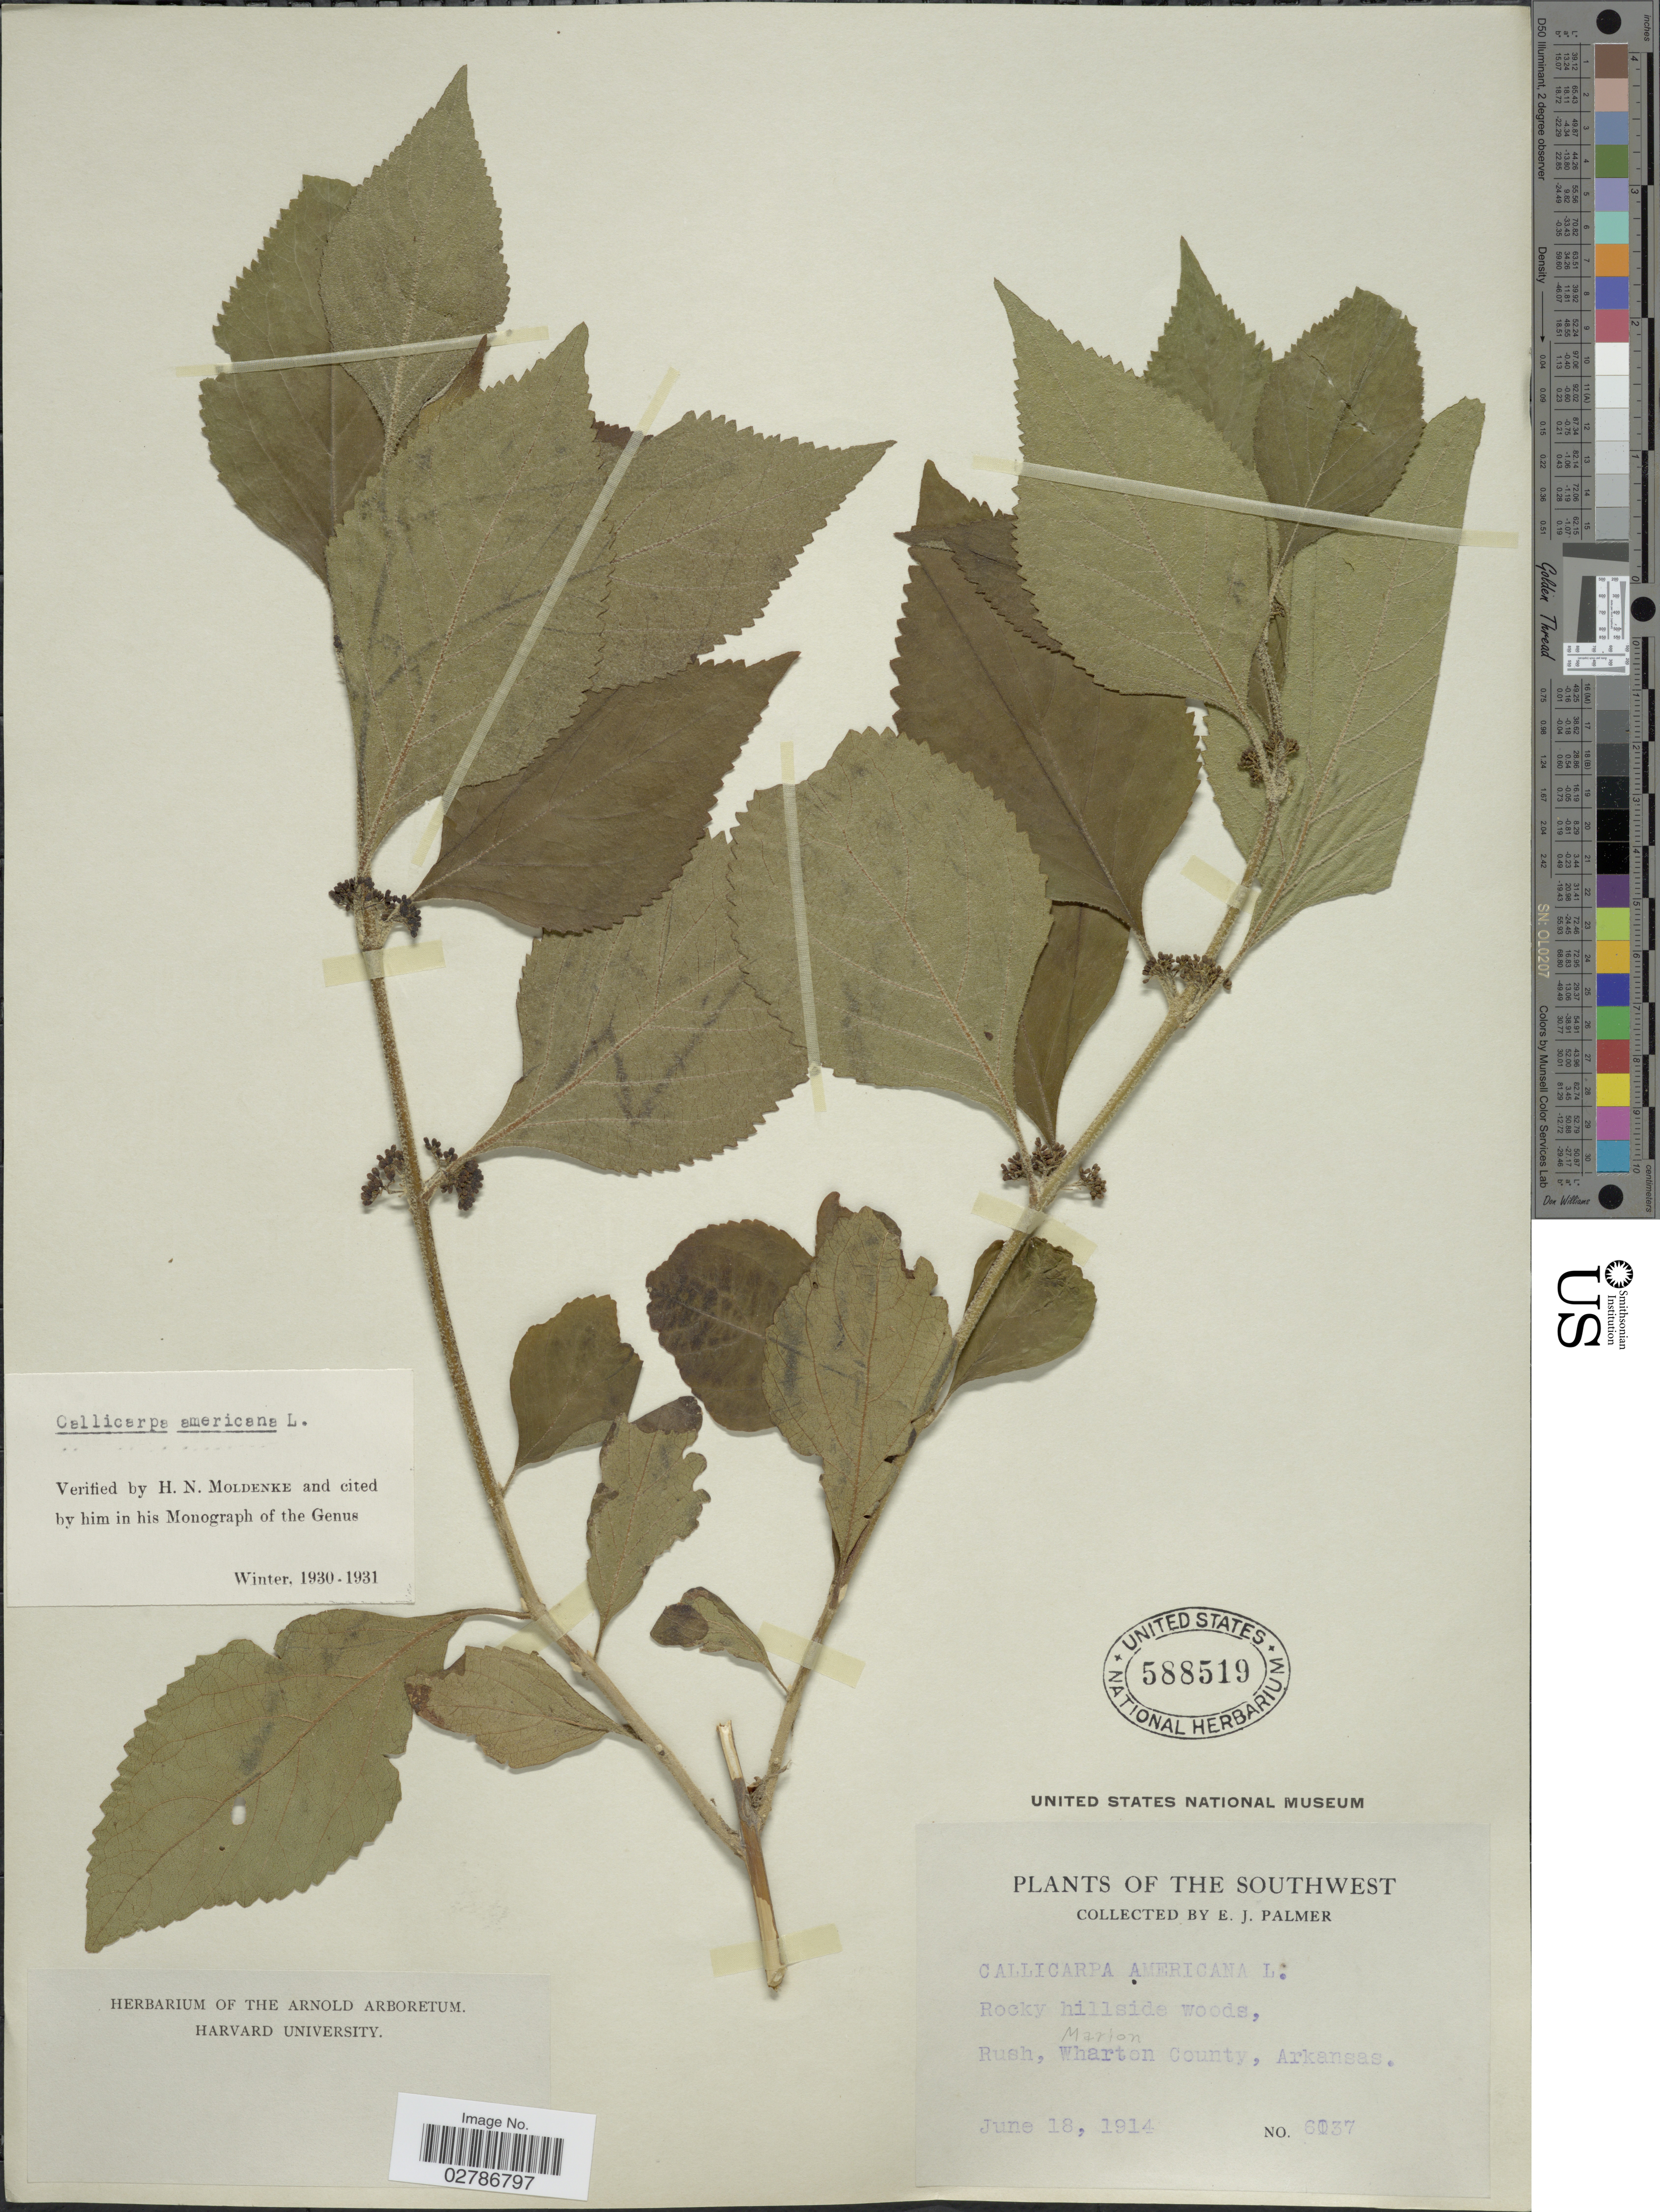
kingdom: Plantae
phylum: Tracheophyta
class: Magnoliopsida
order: Lamiales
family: Lamiaceae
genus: Callicarpa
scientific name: Callicarpa americana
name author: L.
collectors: E. J. Palmer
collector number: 6037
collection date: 1914-06-18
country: United States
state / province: Arkansas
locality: The Southwest. Rush, Marion Wharton County.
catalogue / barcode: US 588519